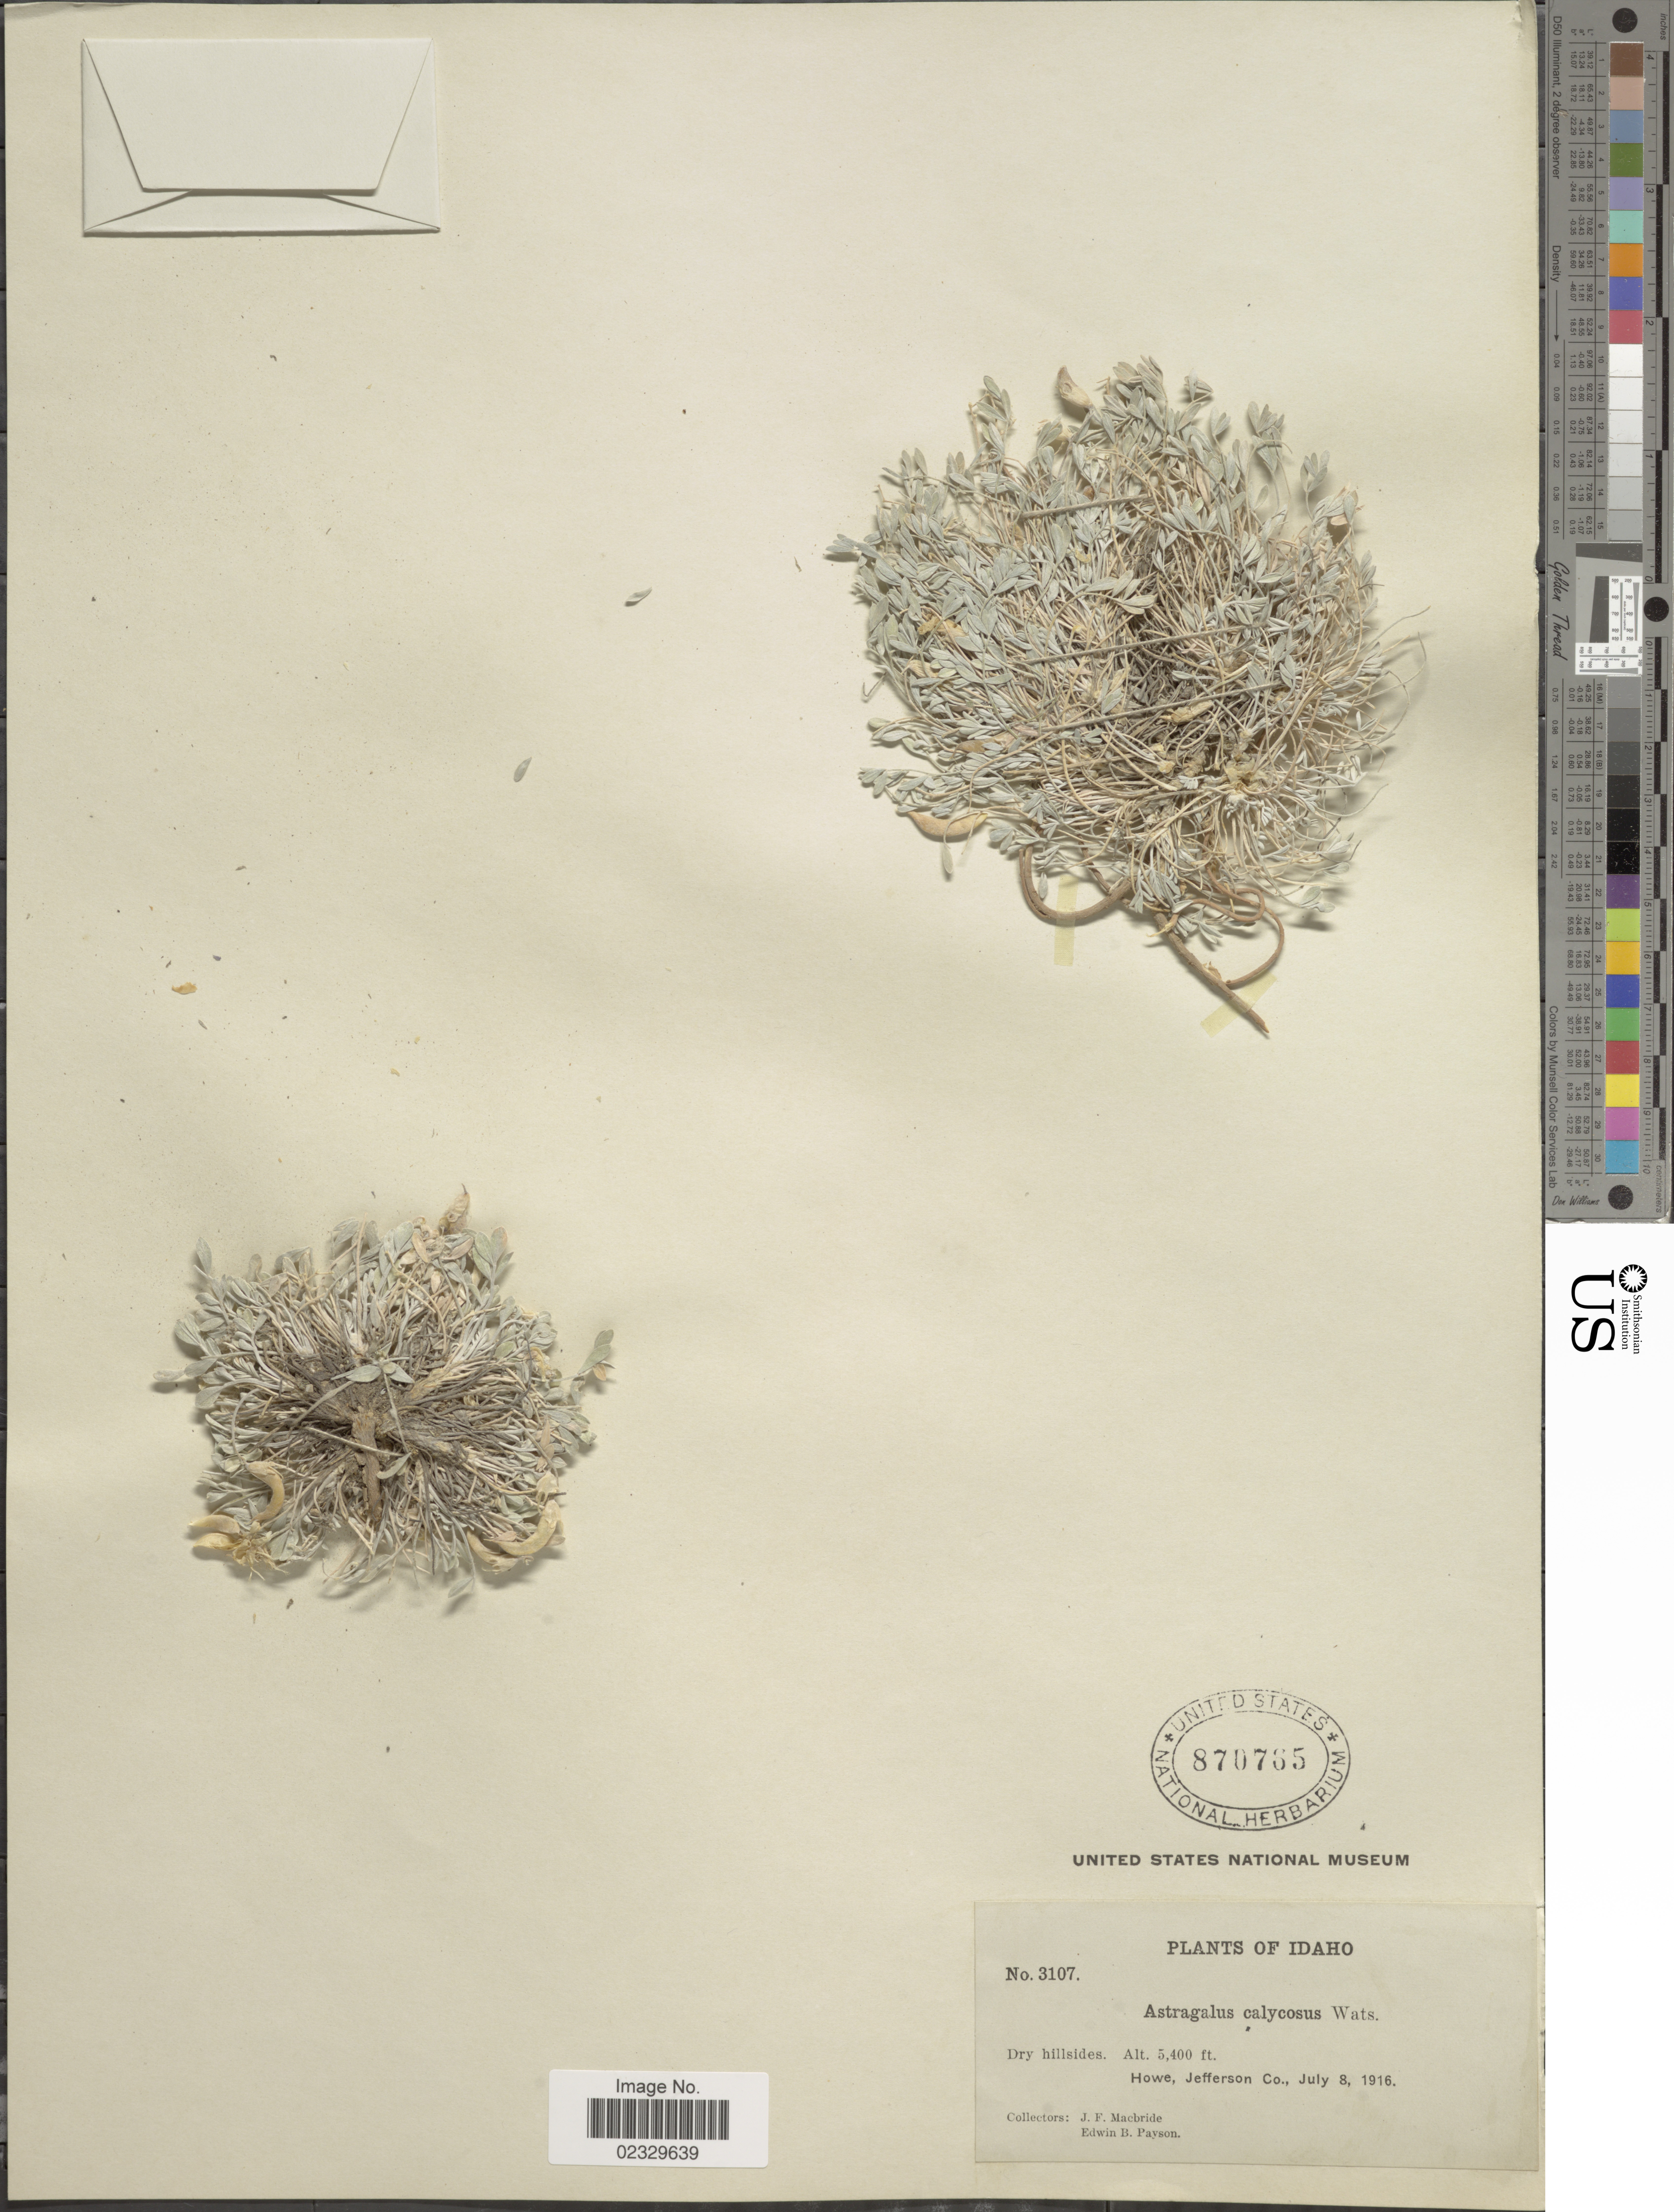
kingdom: Plantae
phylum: Tracheophyta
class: Magnoliopsida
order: Fabales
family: Fabaceae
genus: Astragalus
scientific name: Astragalus calycosus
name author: Torr. ex S. Watson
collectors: J. F. Macbride & E. B. Payson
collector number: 3107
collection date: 1916-07-08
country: United States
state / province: Idaho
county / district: Jefferson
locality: Howe, Jefferson Co.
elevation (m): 1646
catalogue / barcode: US 870765